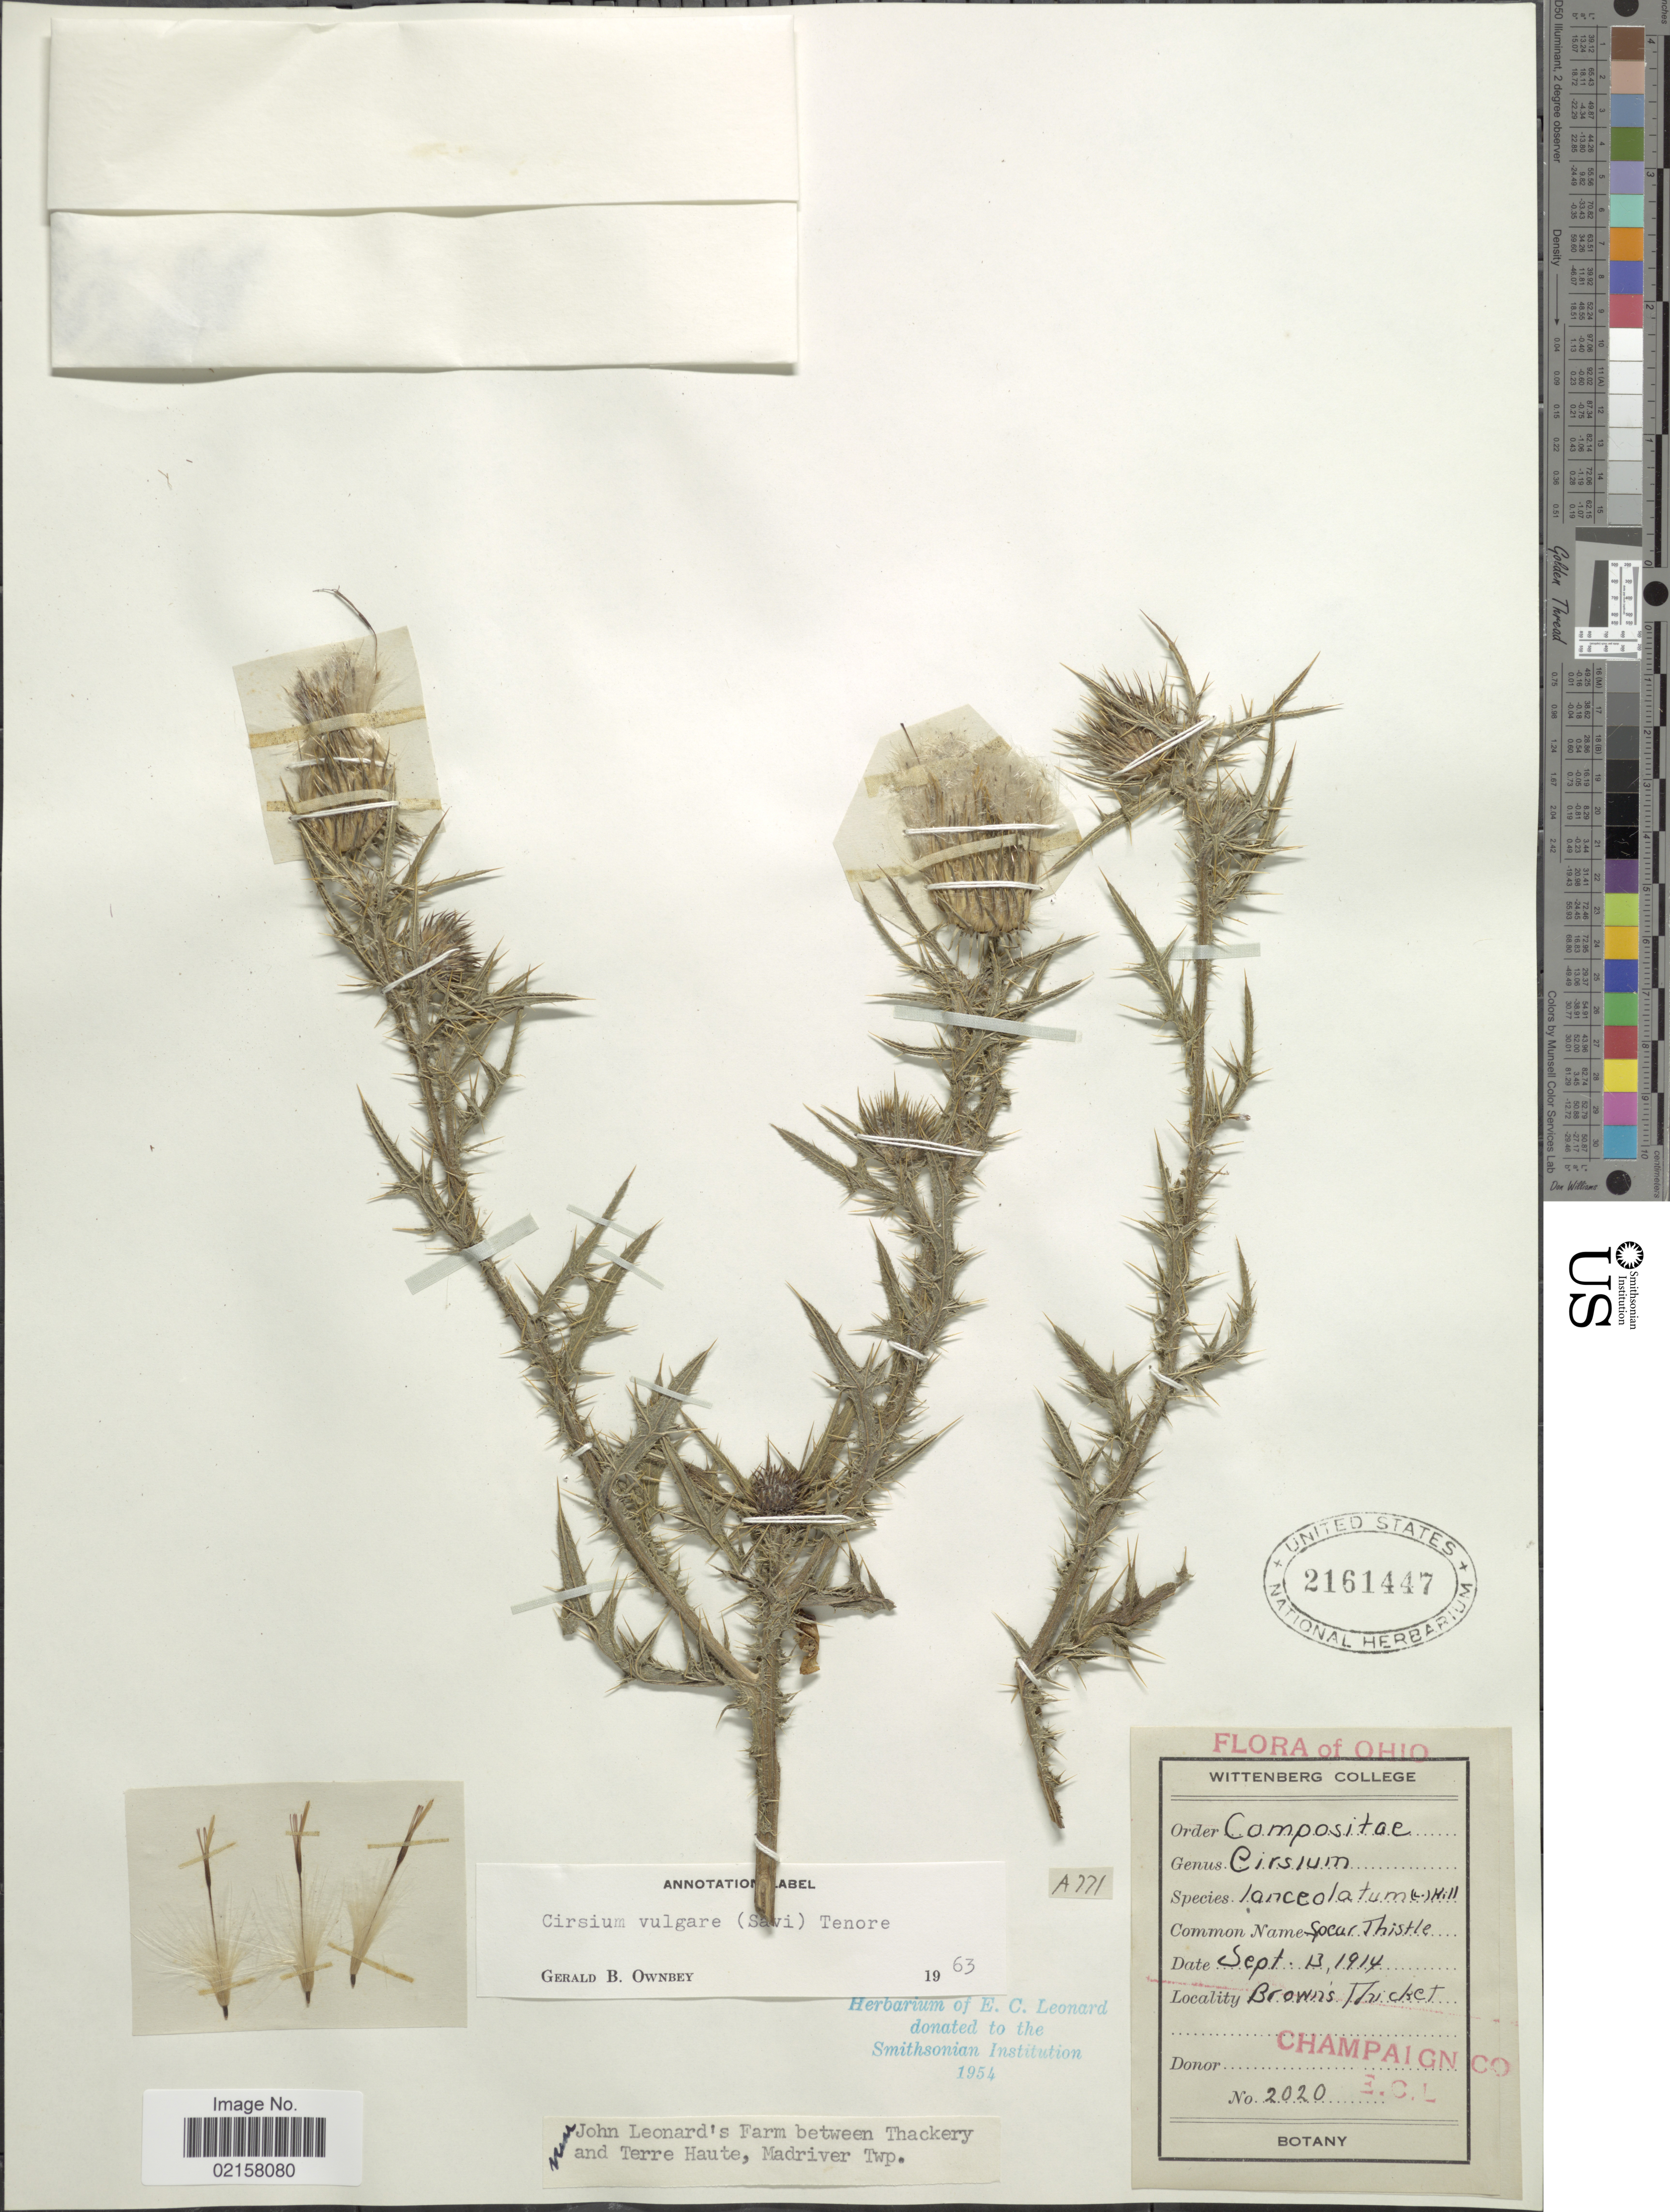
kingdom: Plantae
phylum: Tracheophyta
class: Magnoliopsida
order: Asterales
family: Asteraceae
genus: Cirsium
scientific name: Cirsium vulgare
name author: (Savi) Ten.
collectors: E. C. Leonard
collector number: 2020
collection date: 1914-09-13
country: United States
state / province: Ohio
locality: Brown's thicket, Champaign Co.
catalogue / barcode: US 2161447